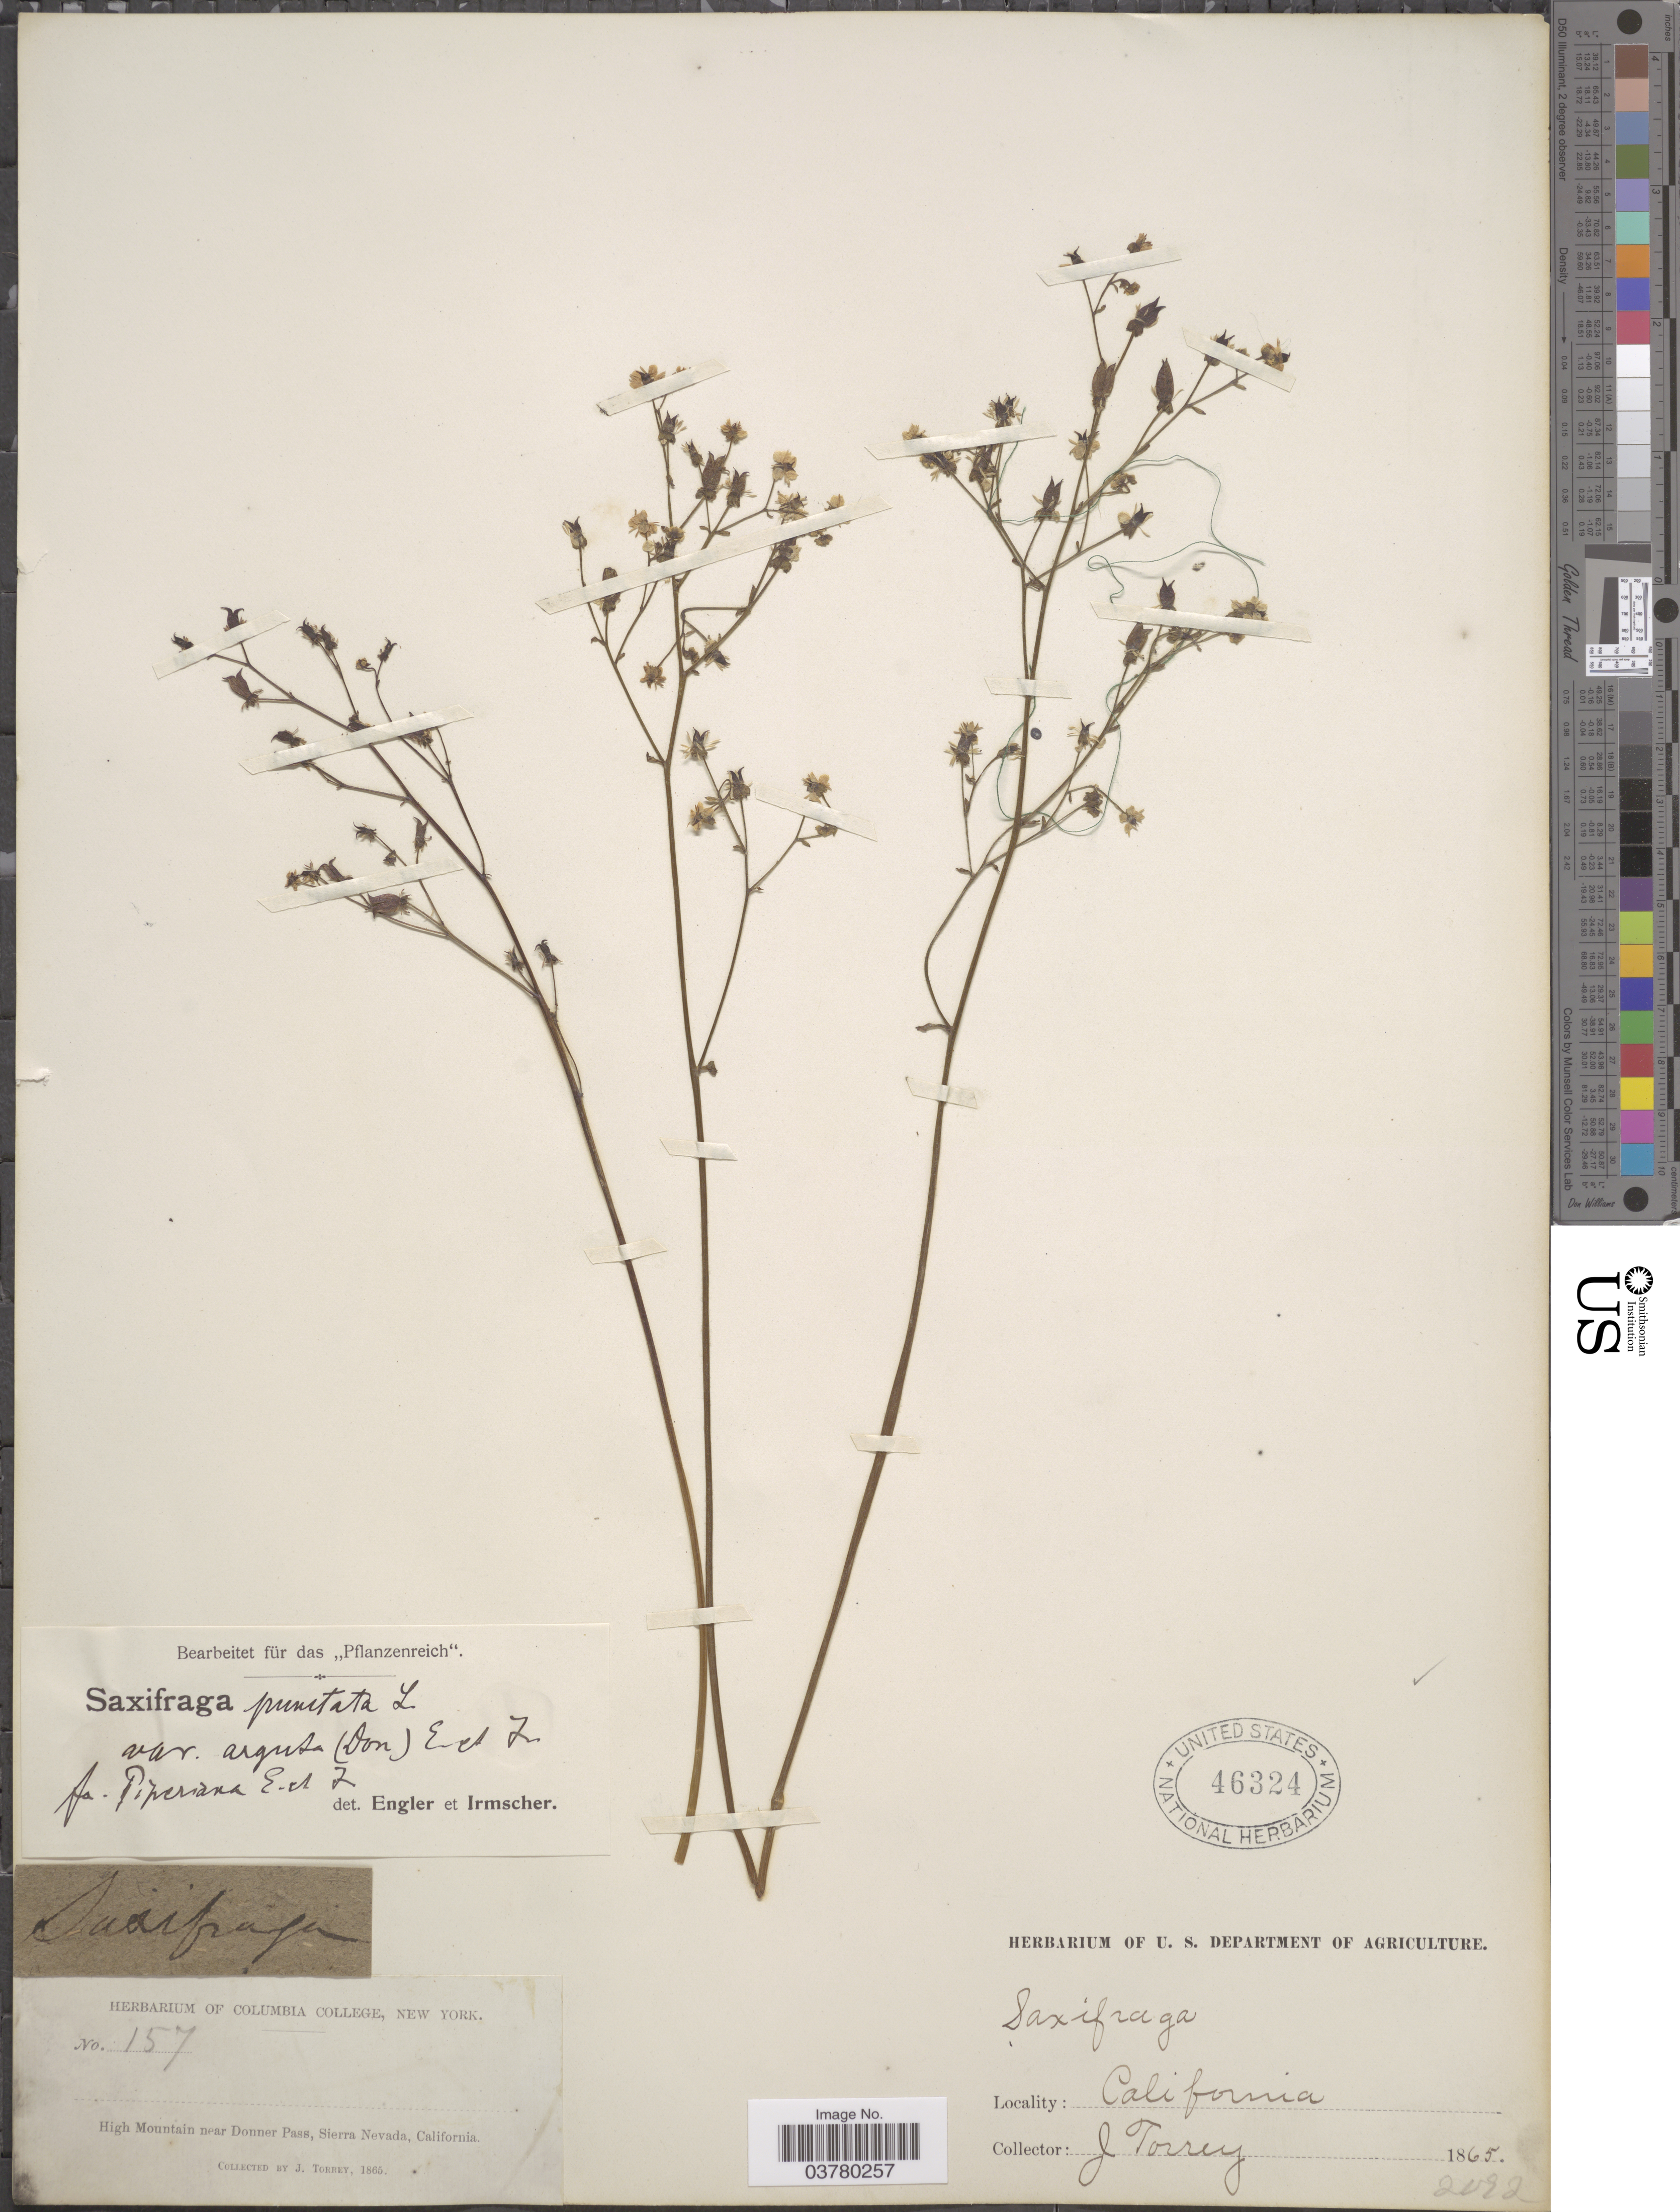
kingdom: Plantae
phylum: Tracheophyta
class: Magnoliopsida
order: Saxifragales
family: Saxifragaceae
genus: Micranthes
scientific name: Micranthes odontoloma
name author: (Piper) A. Heller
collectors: J. Torrey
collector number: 157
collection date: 1865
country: United States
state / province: California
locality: High Mountain near Donner Pass, Sierra Nevada.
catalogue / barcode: US 46324